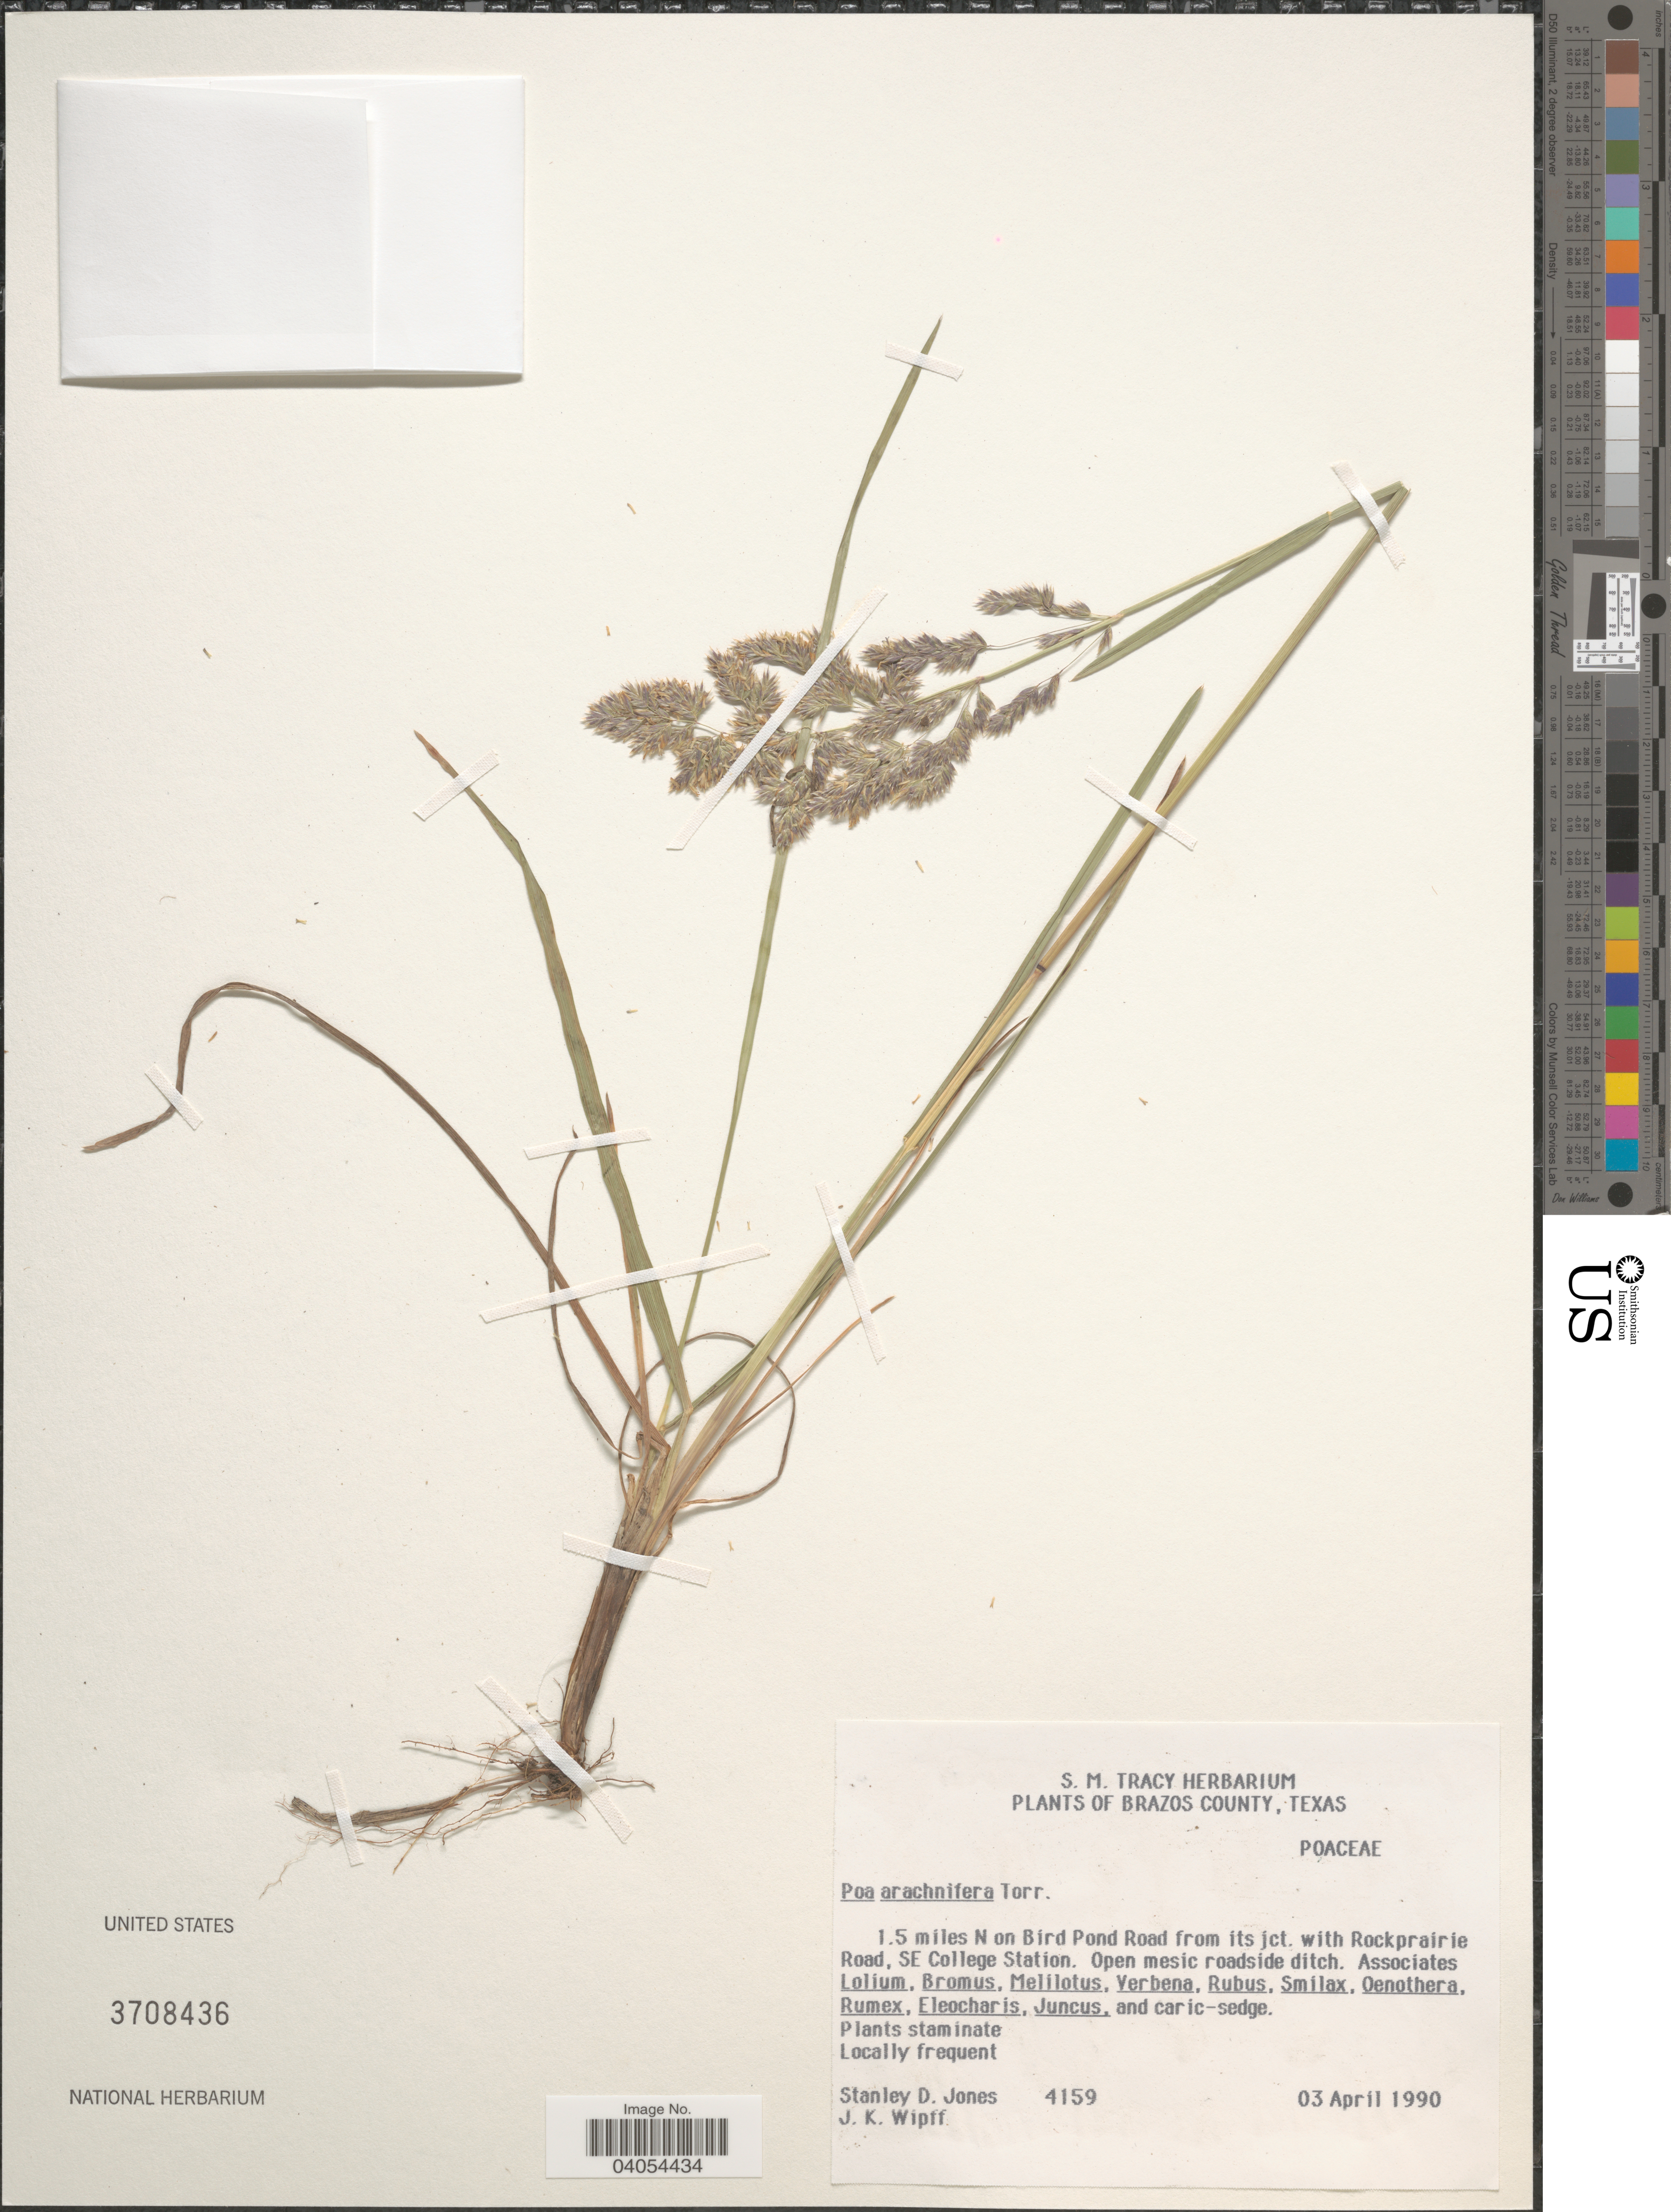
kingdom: Plantae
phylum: Tracheophyta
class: Liliopsida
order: Poales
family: Poaceae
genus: Poa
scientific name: Poa arachnifera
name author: Torr.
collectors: S. D. Jones & J. K. Wipff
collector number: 4159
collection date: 1990-04-03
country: United States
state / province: Texas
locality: Brazos County. 1.5 miles N on Bird Pond Road from its jct. with Rockprairie Road, SE College Station.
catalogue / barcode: US 3708436